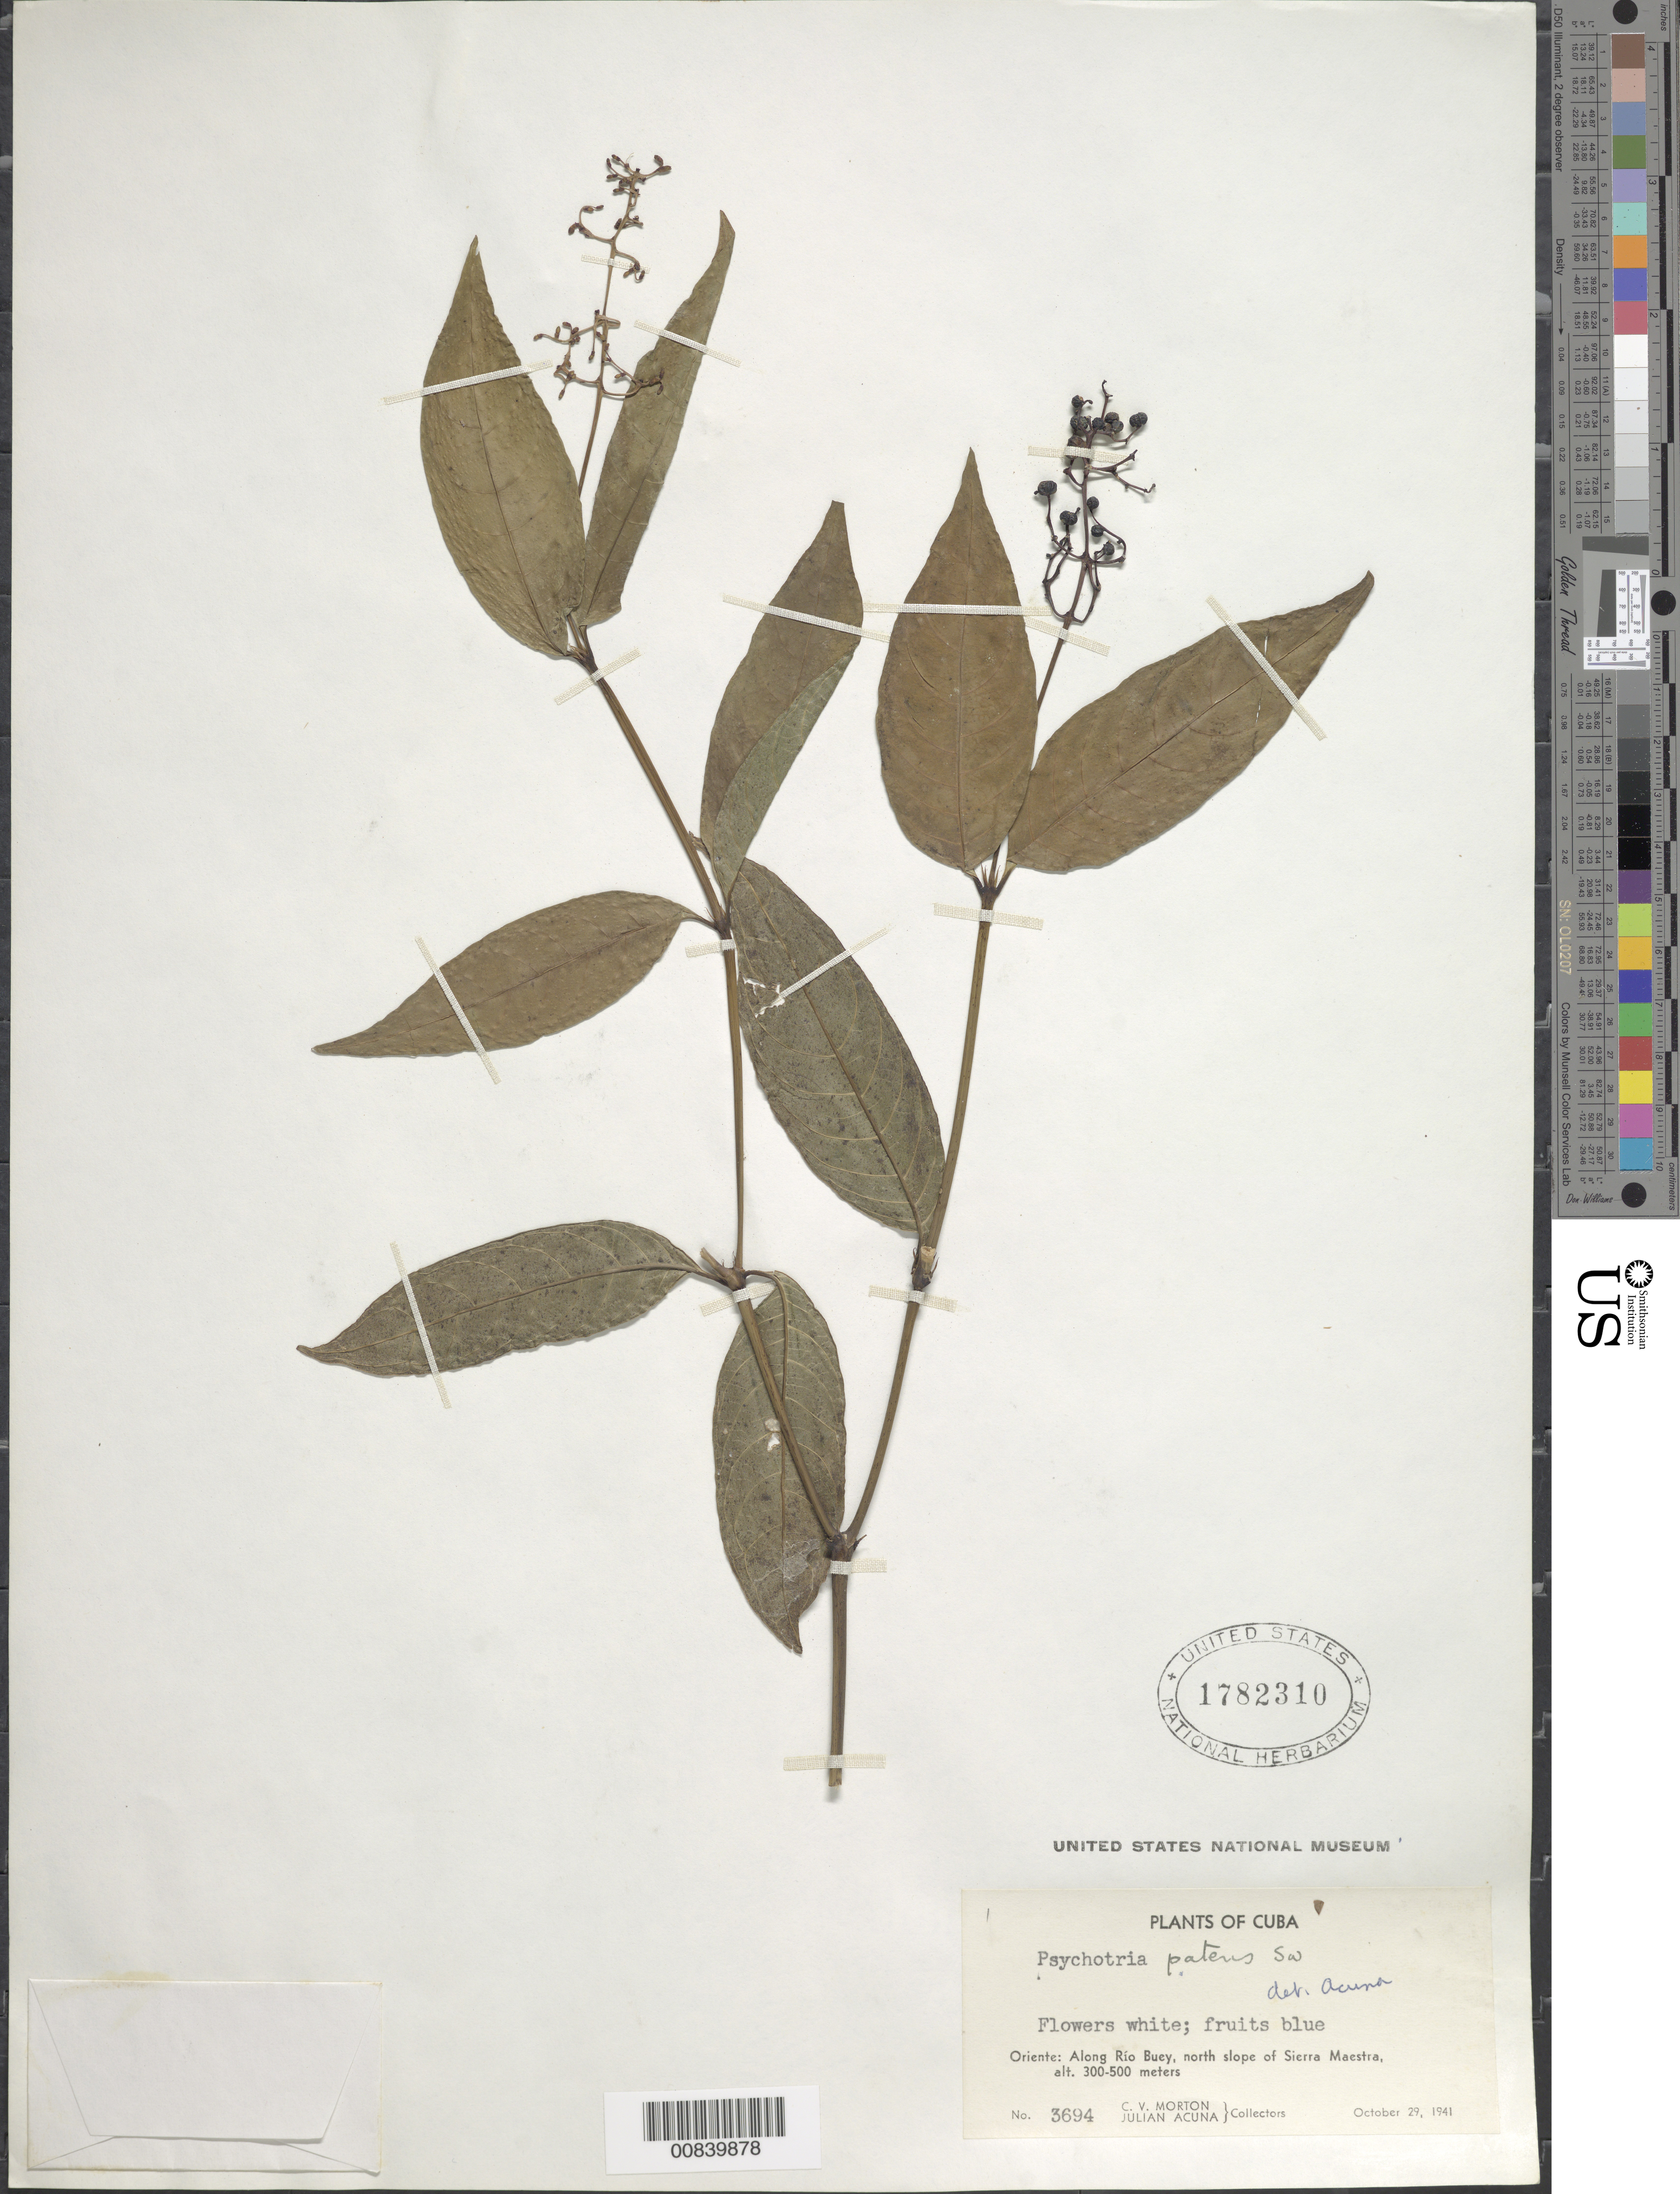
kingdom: Plantae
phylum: Tracheophyta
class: Magnoliopsida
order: Gentianales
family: Rubiaceae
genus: Psychotria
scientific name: Psychotria patens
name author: Sw.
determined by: Acuña, J. B.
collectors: C. V. Morton & J. Acuña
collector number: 3694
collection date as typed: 29 0ct 1941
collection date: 1941-10-29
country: Cuba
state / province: Oriente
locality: Along Rio Buey, north slope of Sierra Maestra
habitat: Riverine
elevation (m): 300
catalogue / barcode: US 1782310